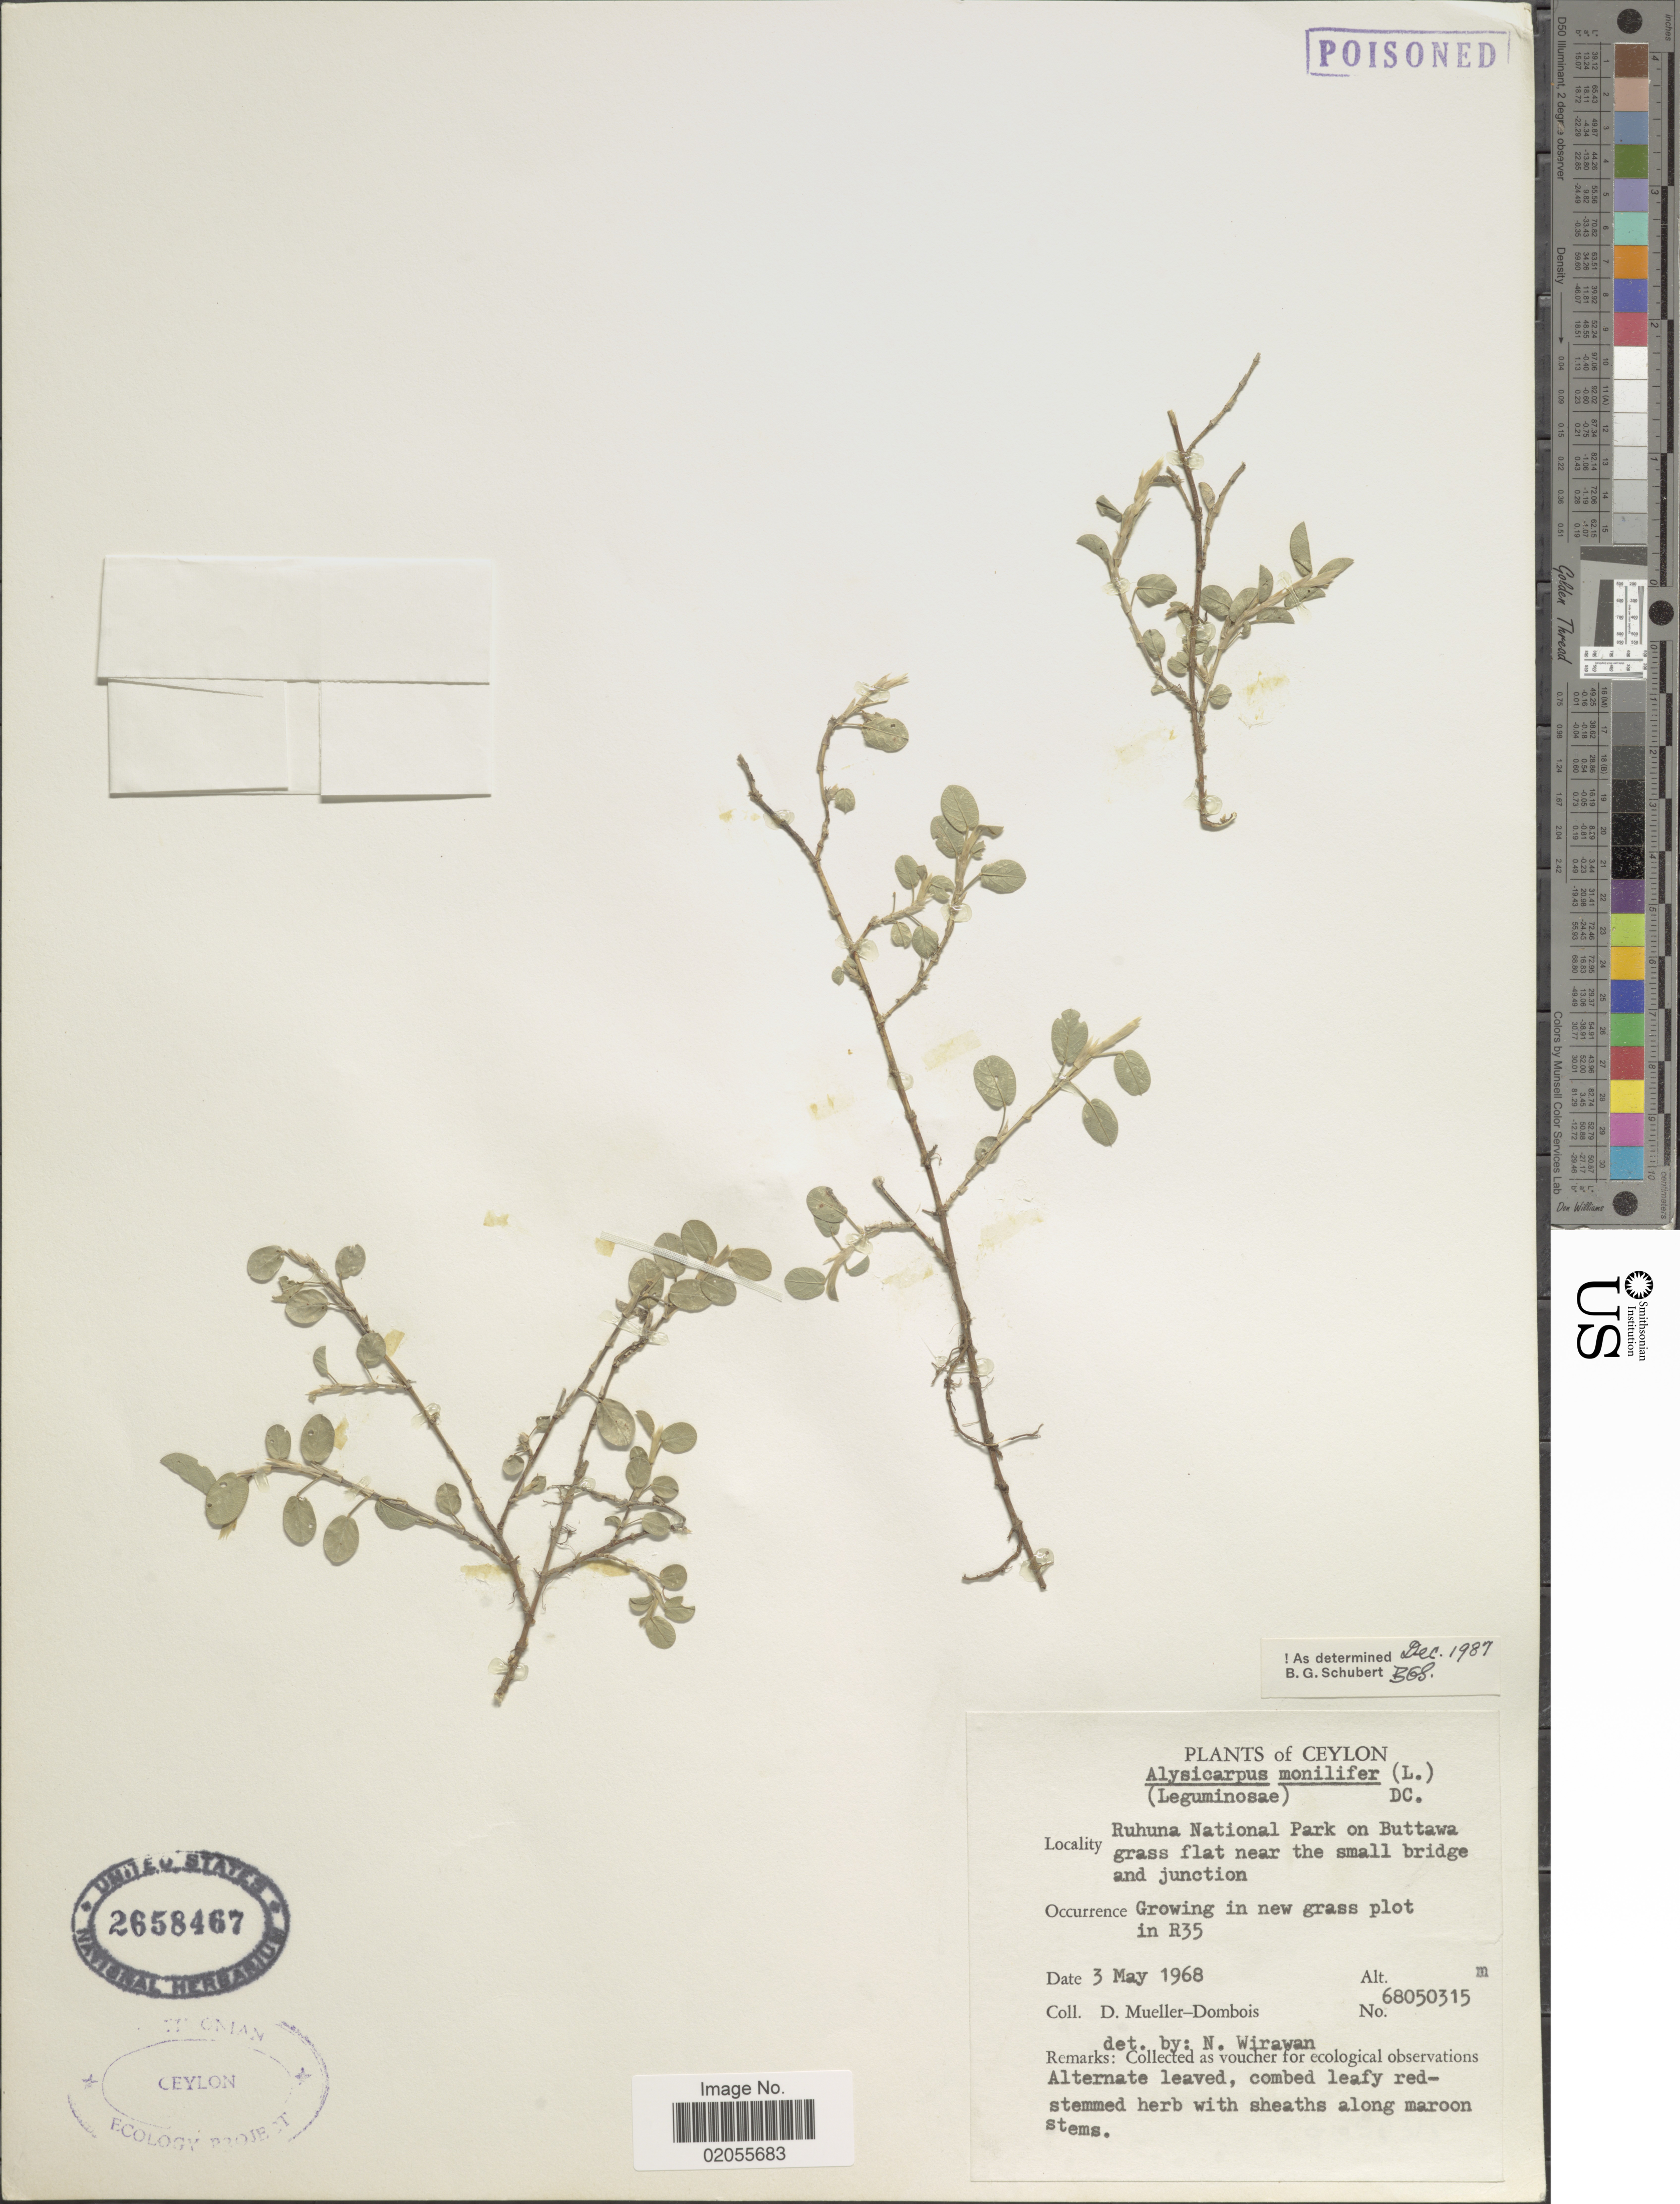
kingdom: Plantae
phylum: Tracheophyta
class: Magnoliopsida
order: Fabales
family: Fabaceae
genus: Alysicarpus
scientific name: Alysicarpus monilifer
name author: (L.) DC.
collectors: D. Mueller-Dombois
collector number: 68050315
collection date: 1968-05-03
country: Sri Lanka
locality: Ceylon, Ruhuna National Park on Buttawa grass flat near the small bridge and junction, plot in R35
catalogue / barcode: US 2658467